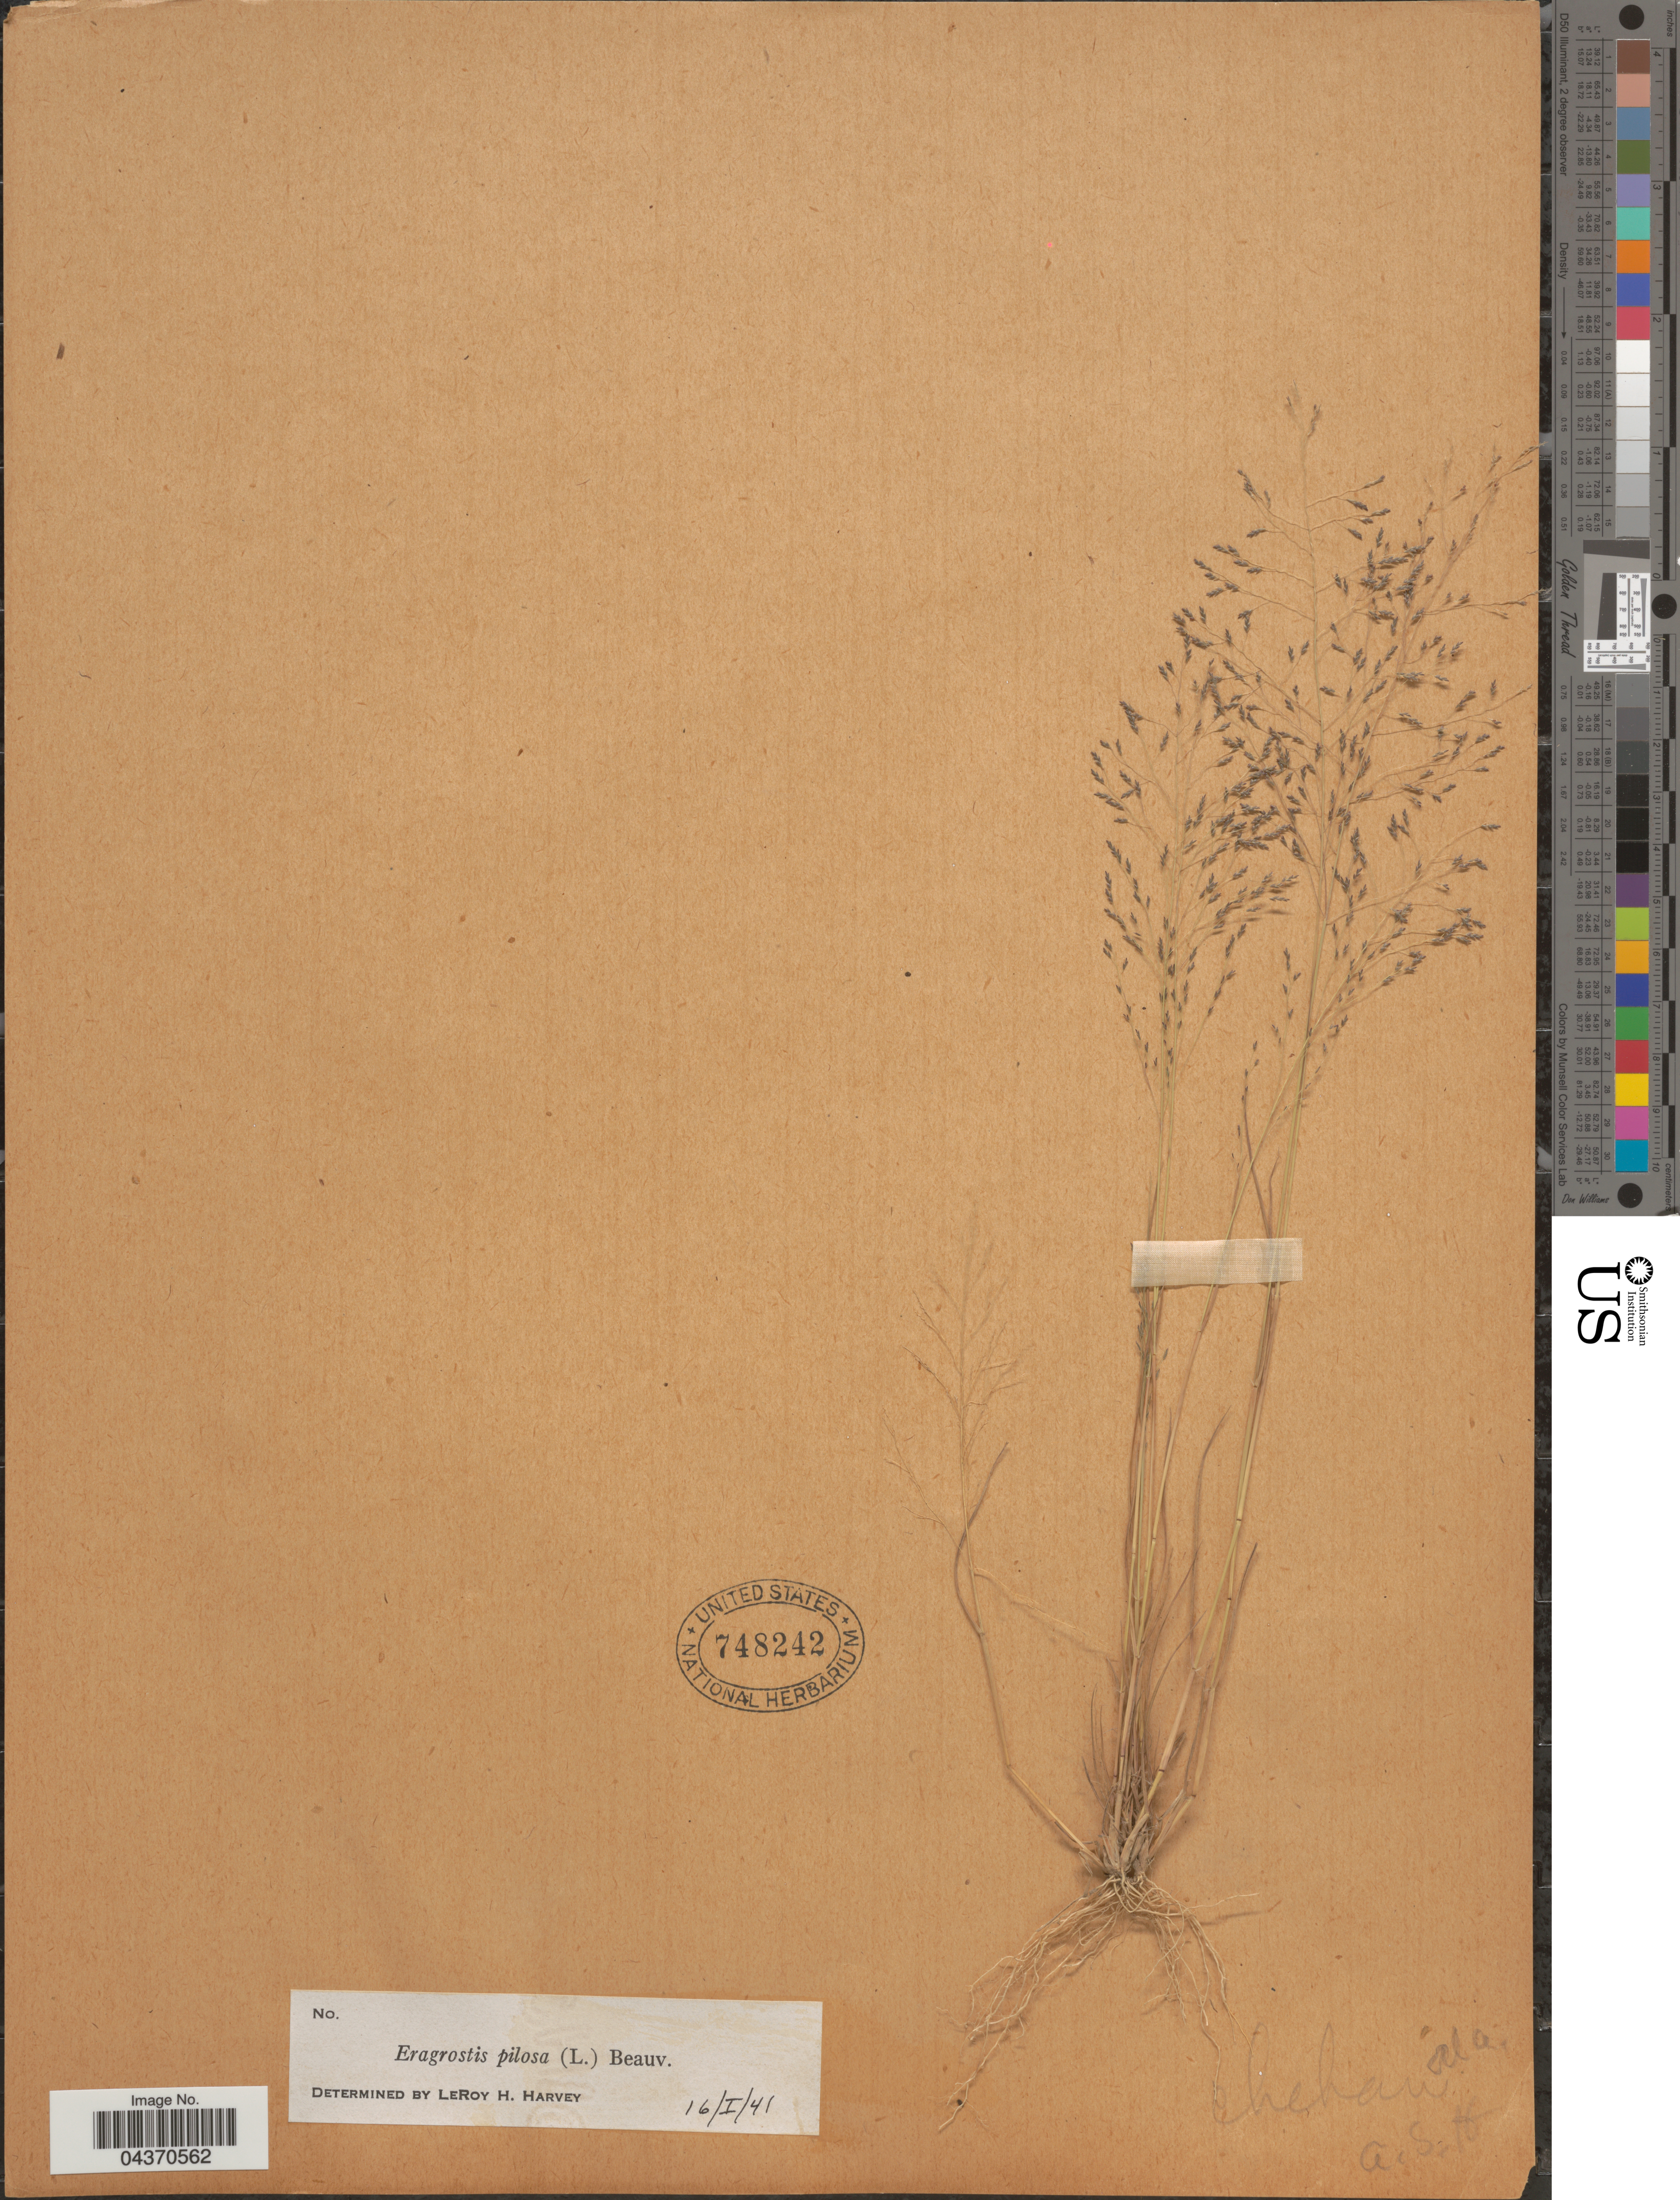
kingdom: Plantae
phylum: Tracheophyta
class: Liliopsida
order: Poales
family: Poaceae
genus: Eragrostis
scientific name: Eragrostis pilosa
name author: (L.) P. Beauv.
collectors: A. H.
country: United States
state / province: Alabama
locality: Cheaha.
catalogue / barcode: US 748242